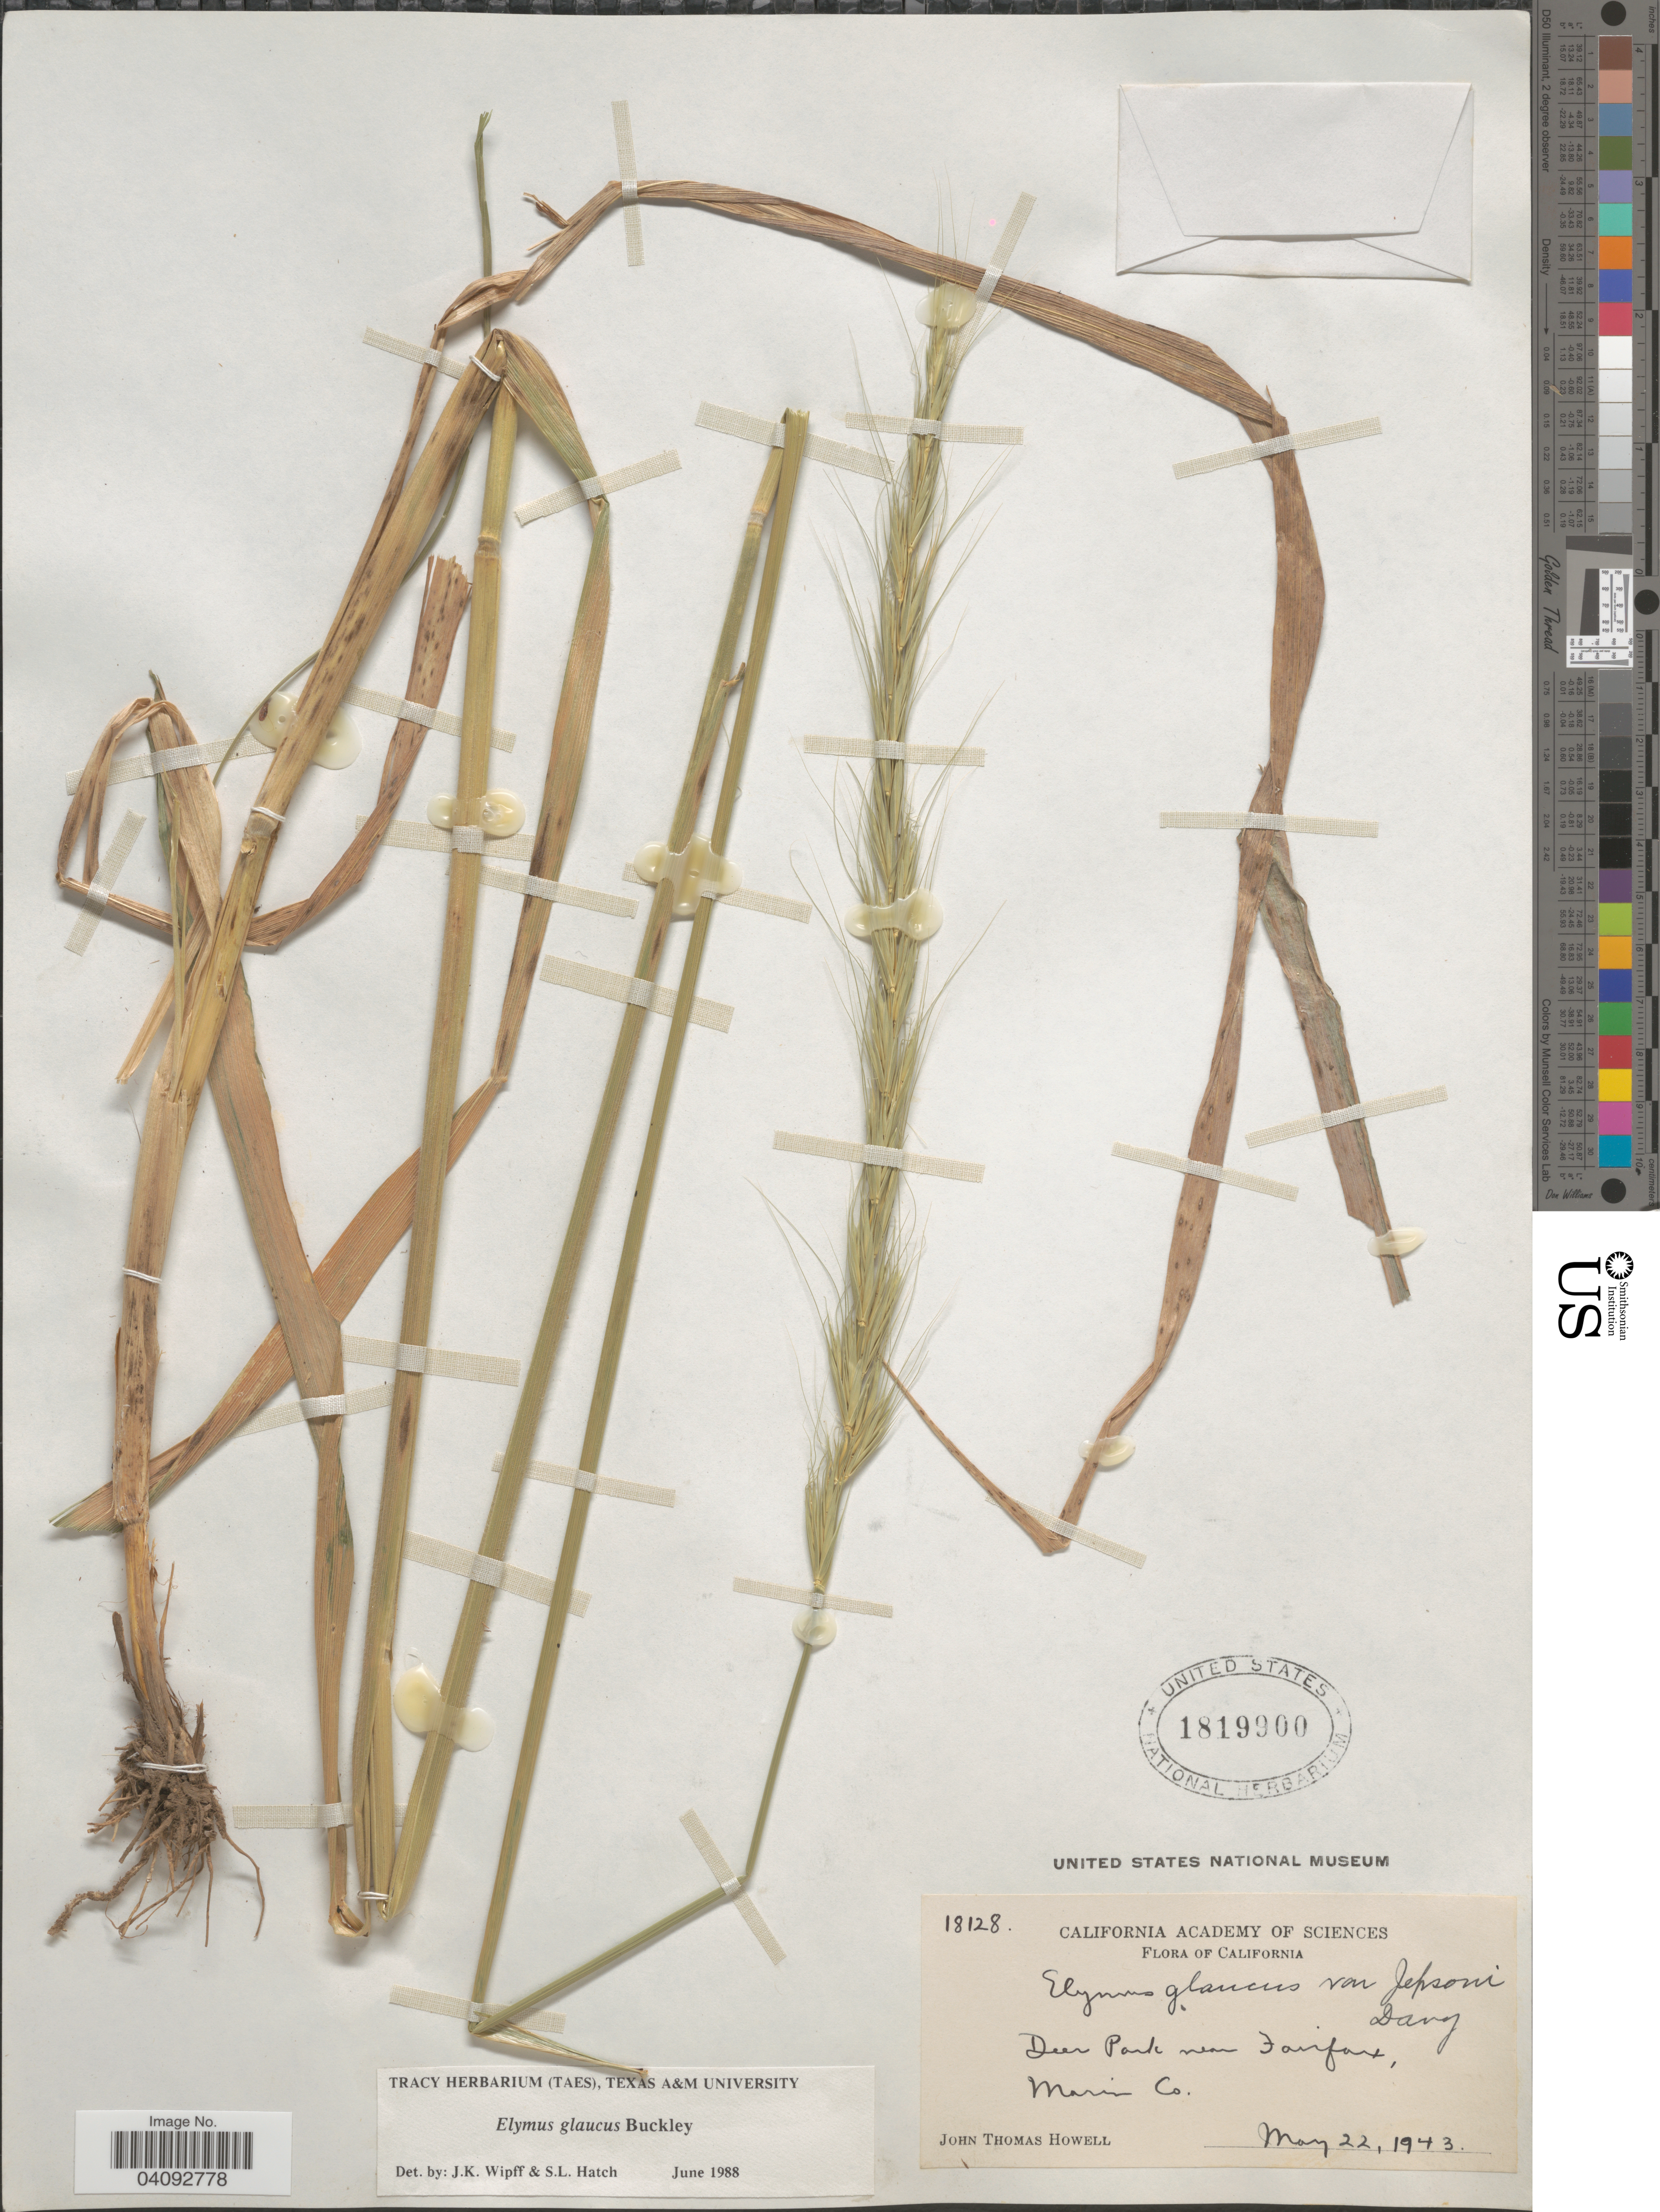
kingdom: Plantae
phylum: Tracheophyta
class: Liliopsida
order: Poales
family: Poaceae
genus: Elymus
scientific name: Elymus glaucus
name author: Buckley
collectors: J. T. Howell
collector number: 18128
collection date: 1943-05-22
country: United States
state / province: California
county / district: Marin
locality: Deer Park near Fairfax, Marin Co.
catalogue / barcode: US 1819900